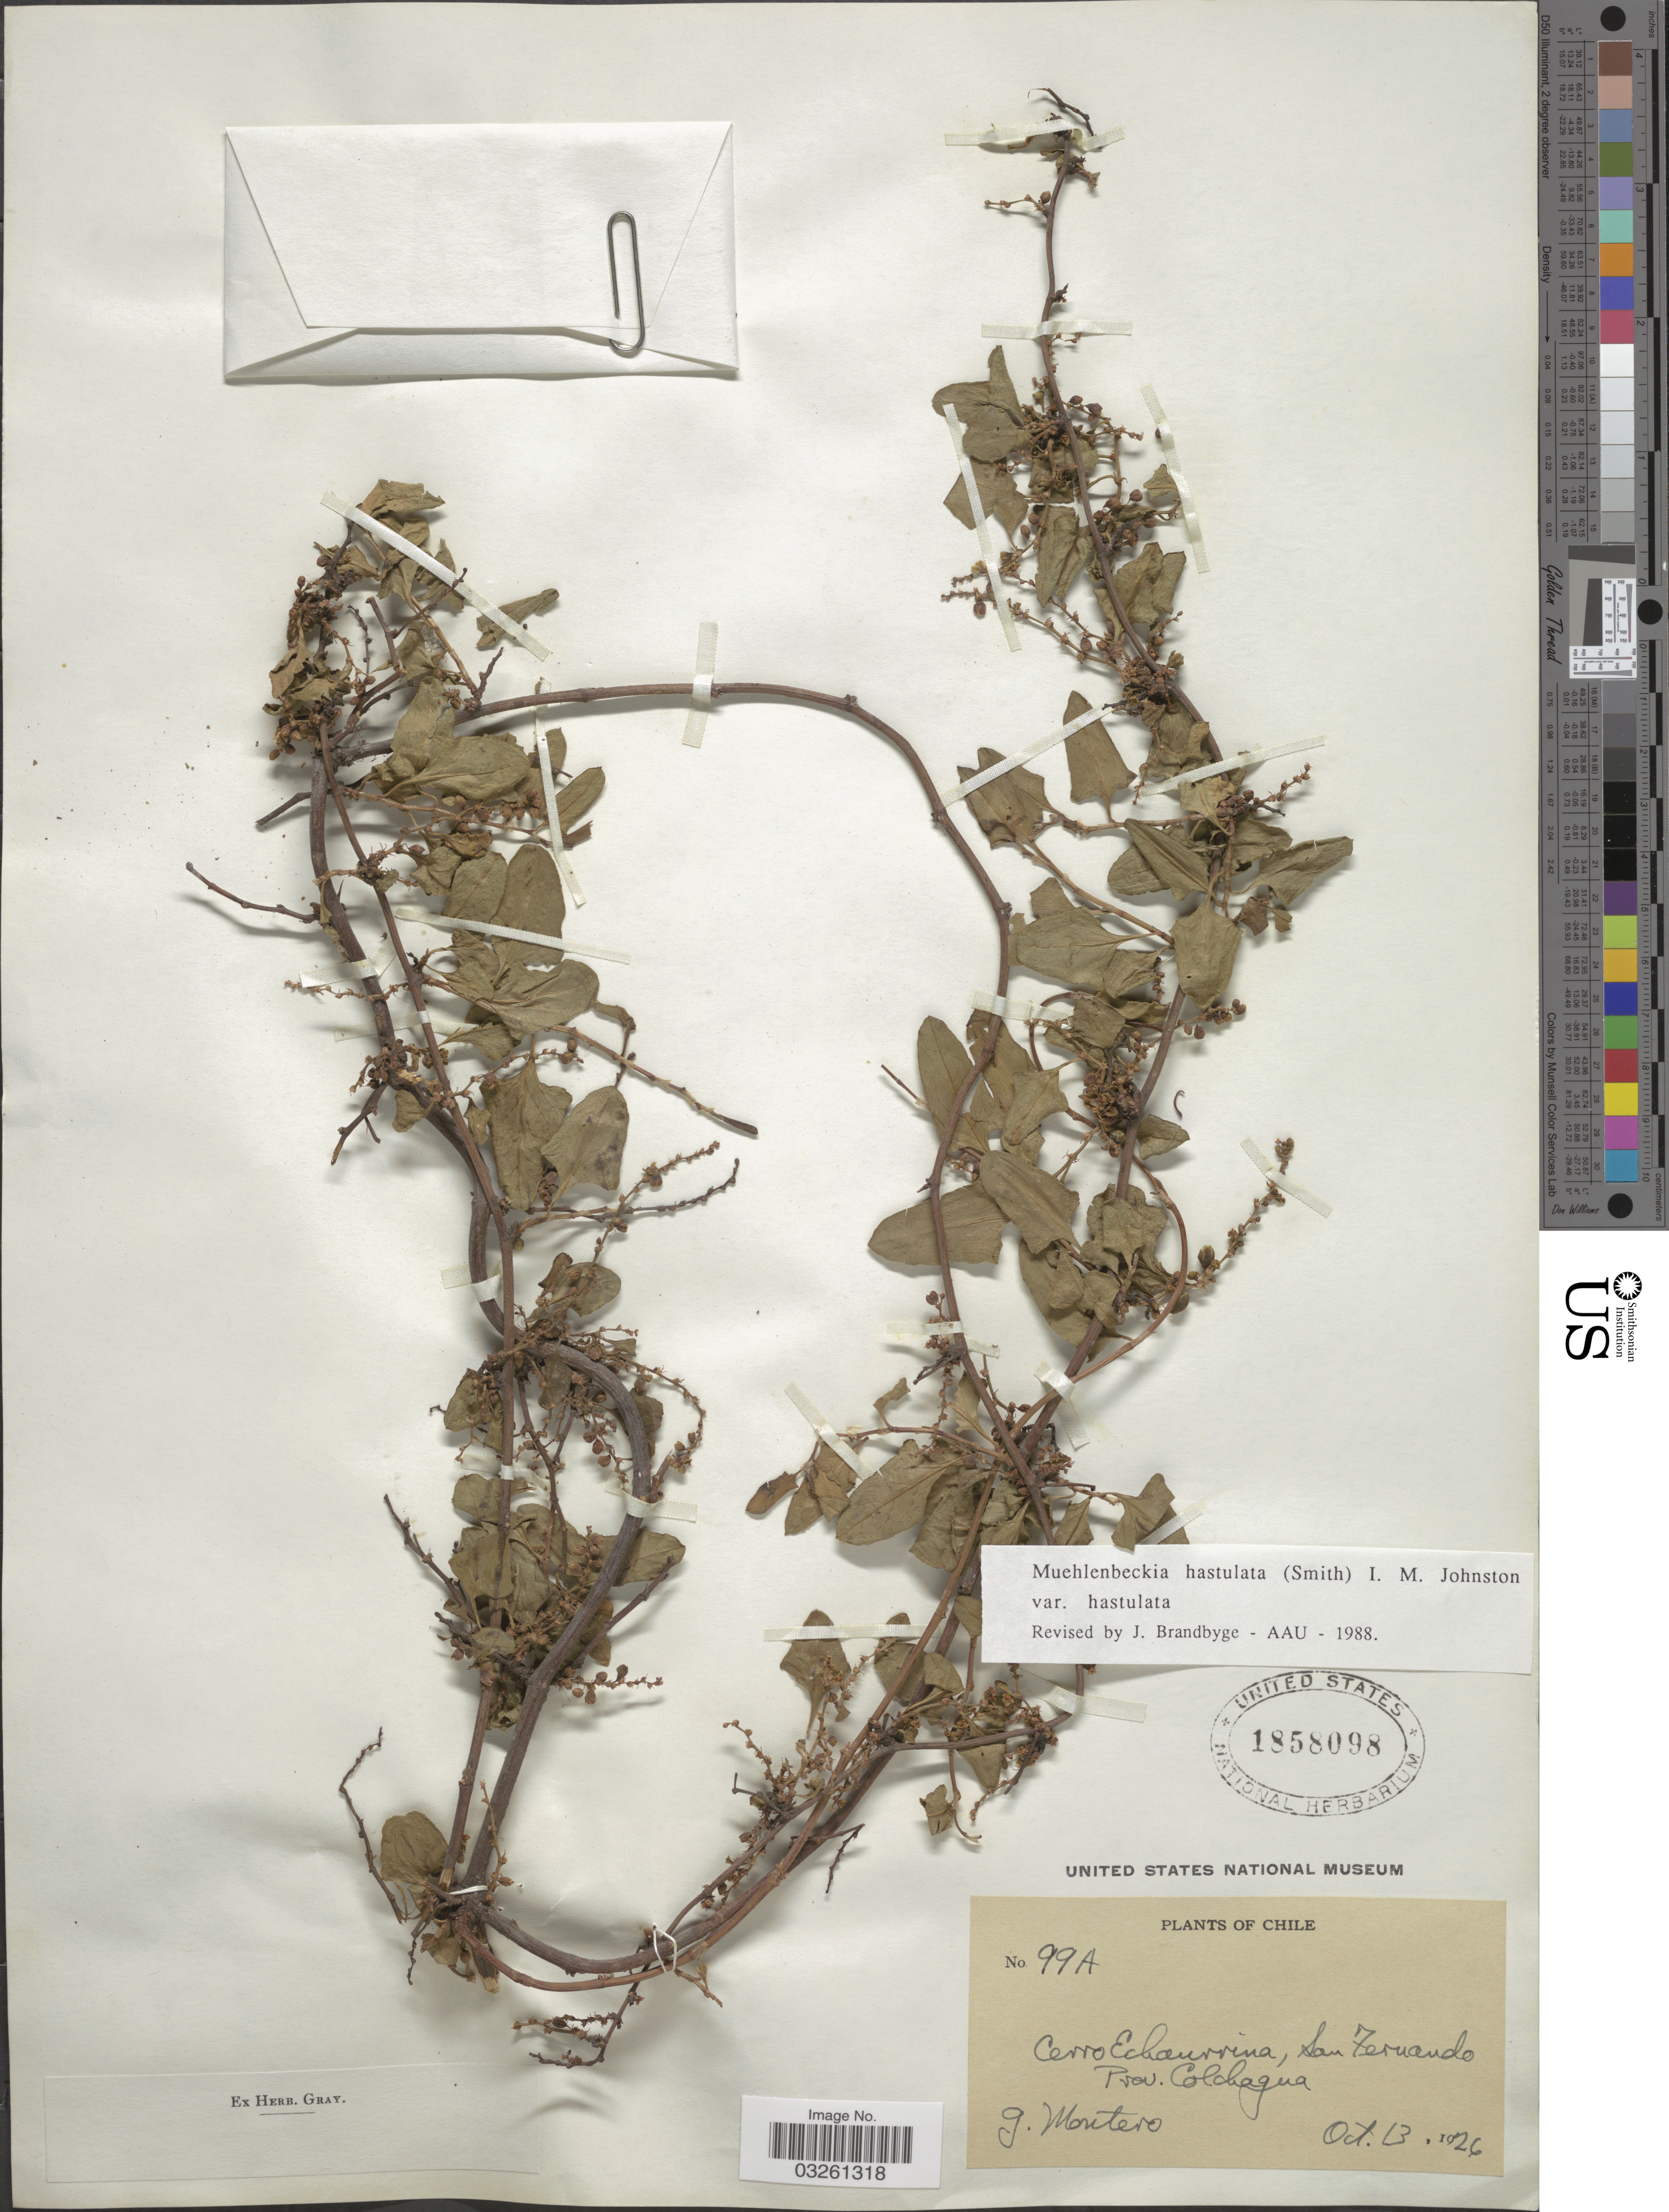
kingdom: Plantae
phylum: Tracheophyta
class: Magnoliopsida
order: Caryophyllales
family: Polygonaceae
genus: Muehlenbeckia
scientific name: Muehlenbeckia hastulata var. hastulata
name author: (Sm.) I.M. Johnst.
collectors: J. Montero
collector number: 99A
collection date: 1926-10-13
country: Chile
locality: Cerro Echaurrina, San Fernando. Prov. Colchagua.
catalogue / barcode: US 1858098